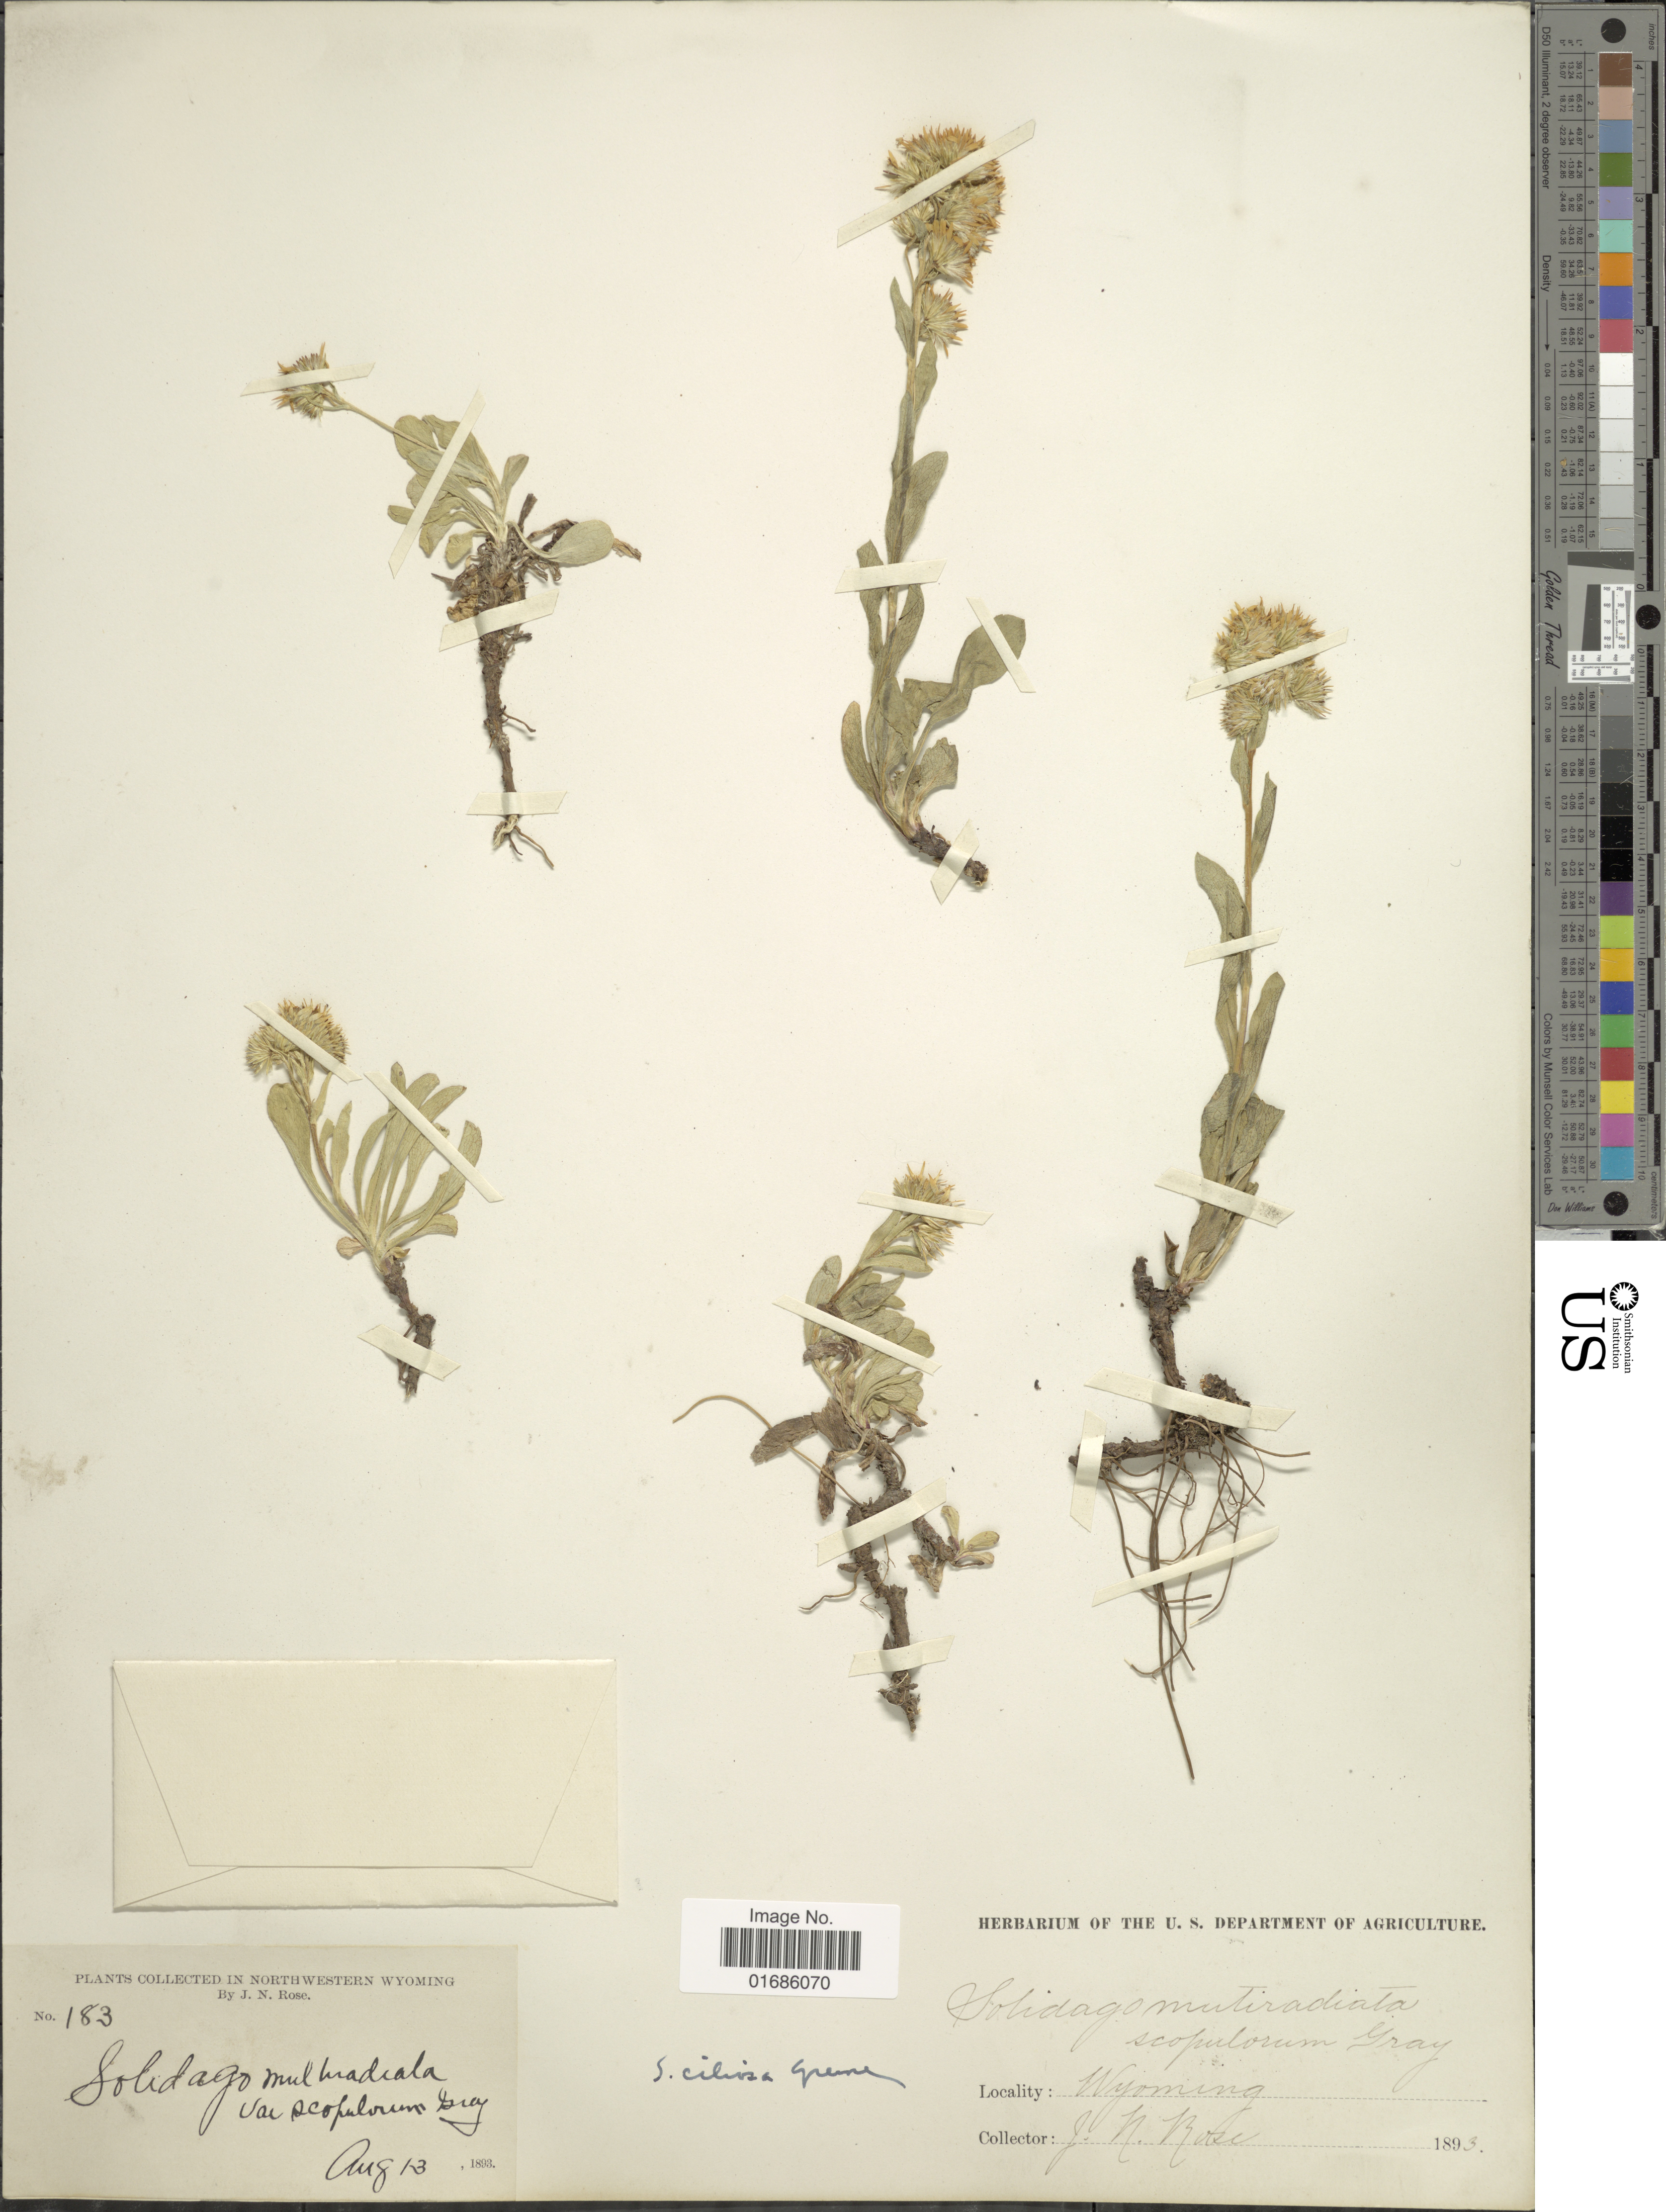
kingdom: Plantae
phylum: Tracheophyta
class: Magnoliopsida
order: Asterales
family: Asteraceae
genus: Solidago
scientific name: Solidago ciliosa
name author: Greene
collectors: J. N. Rose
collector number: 183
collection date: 1893-08-13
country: United States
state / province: Wyoming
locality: Northwestern Wyoming